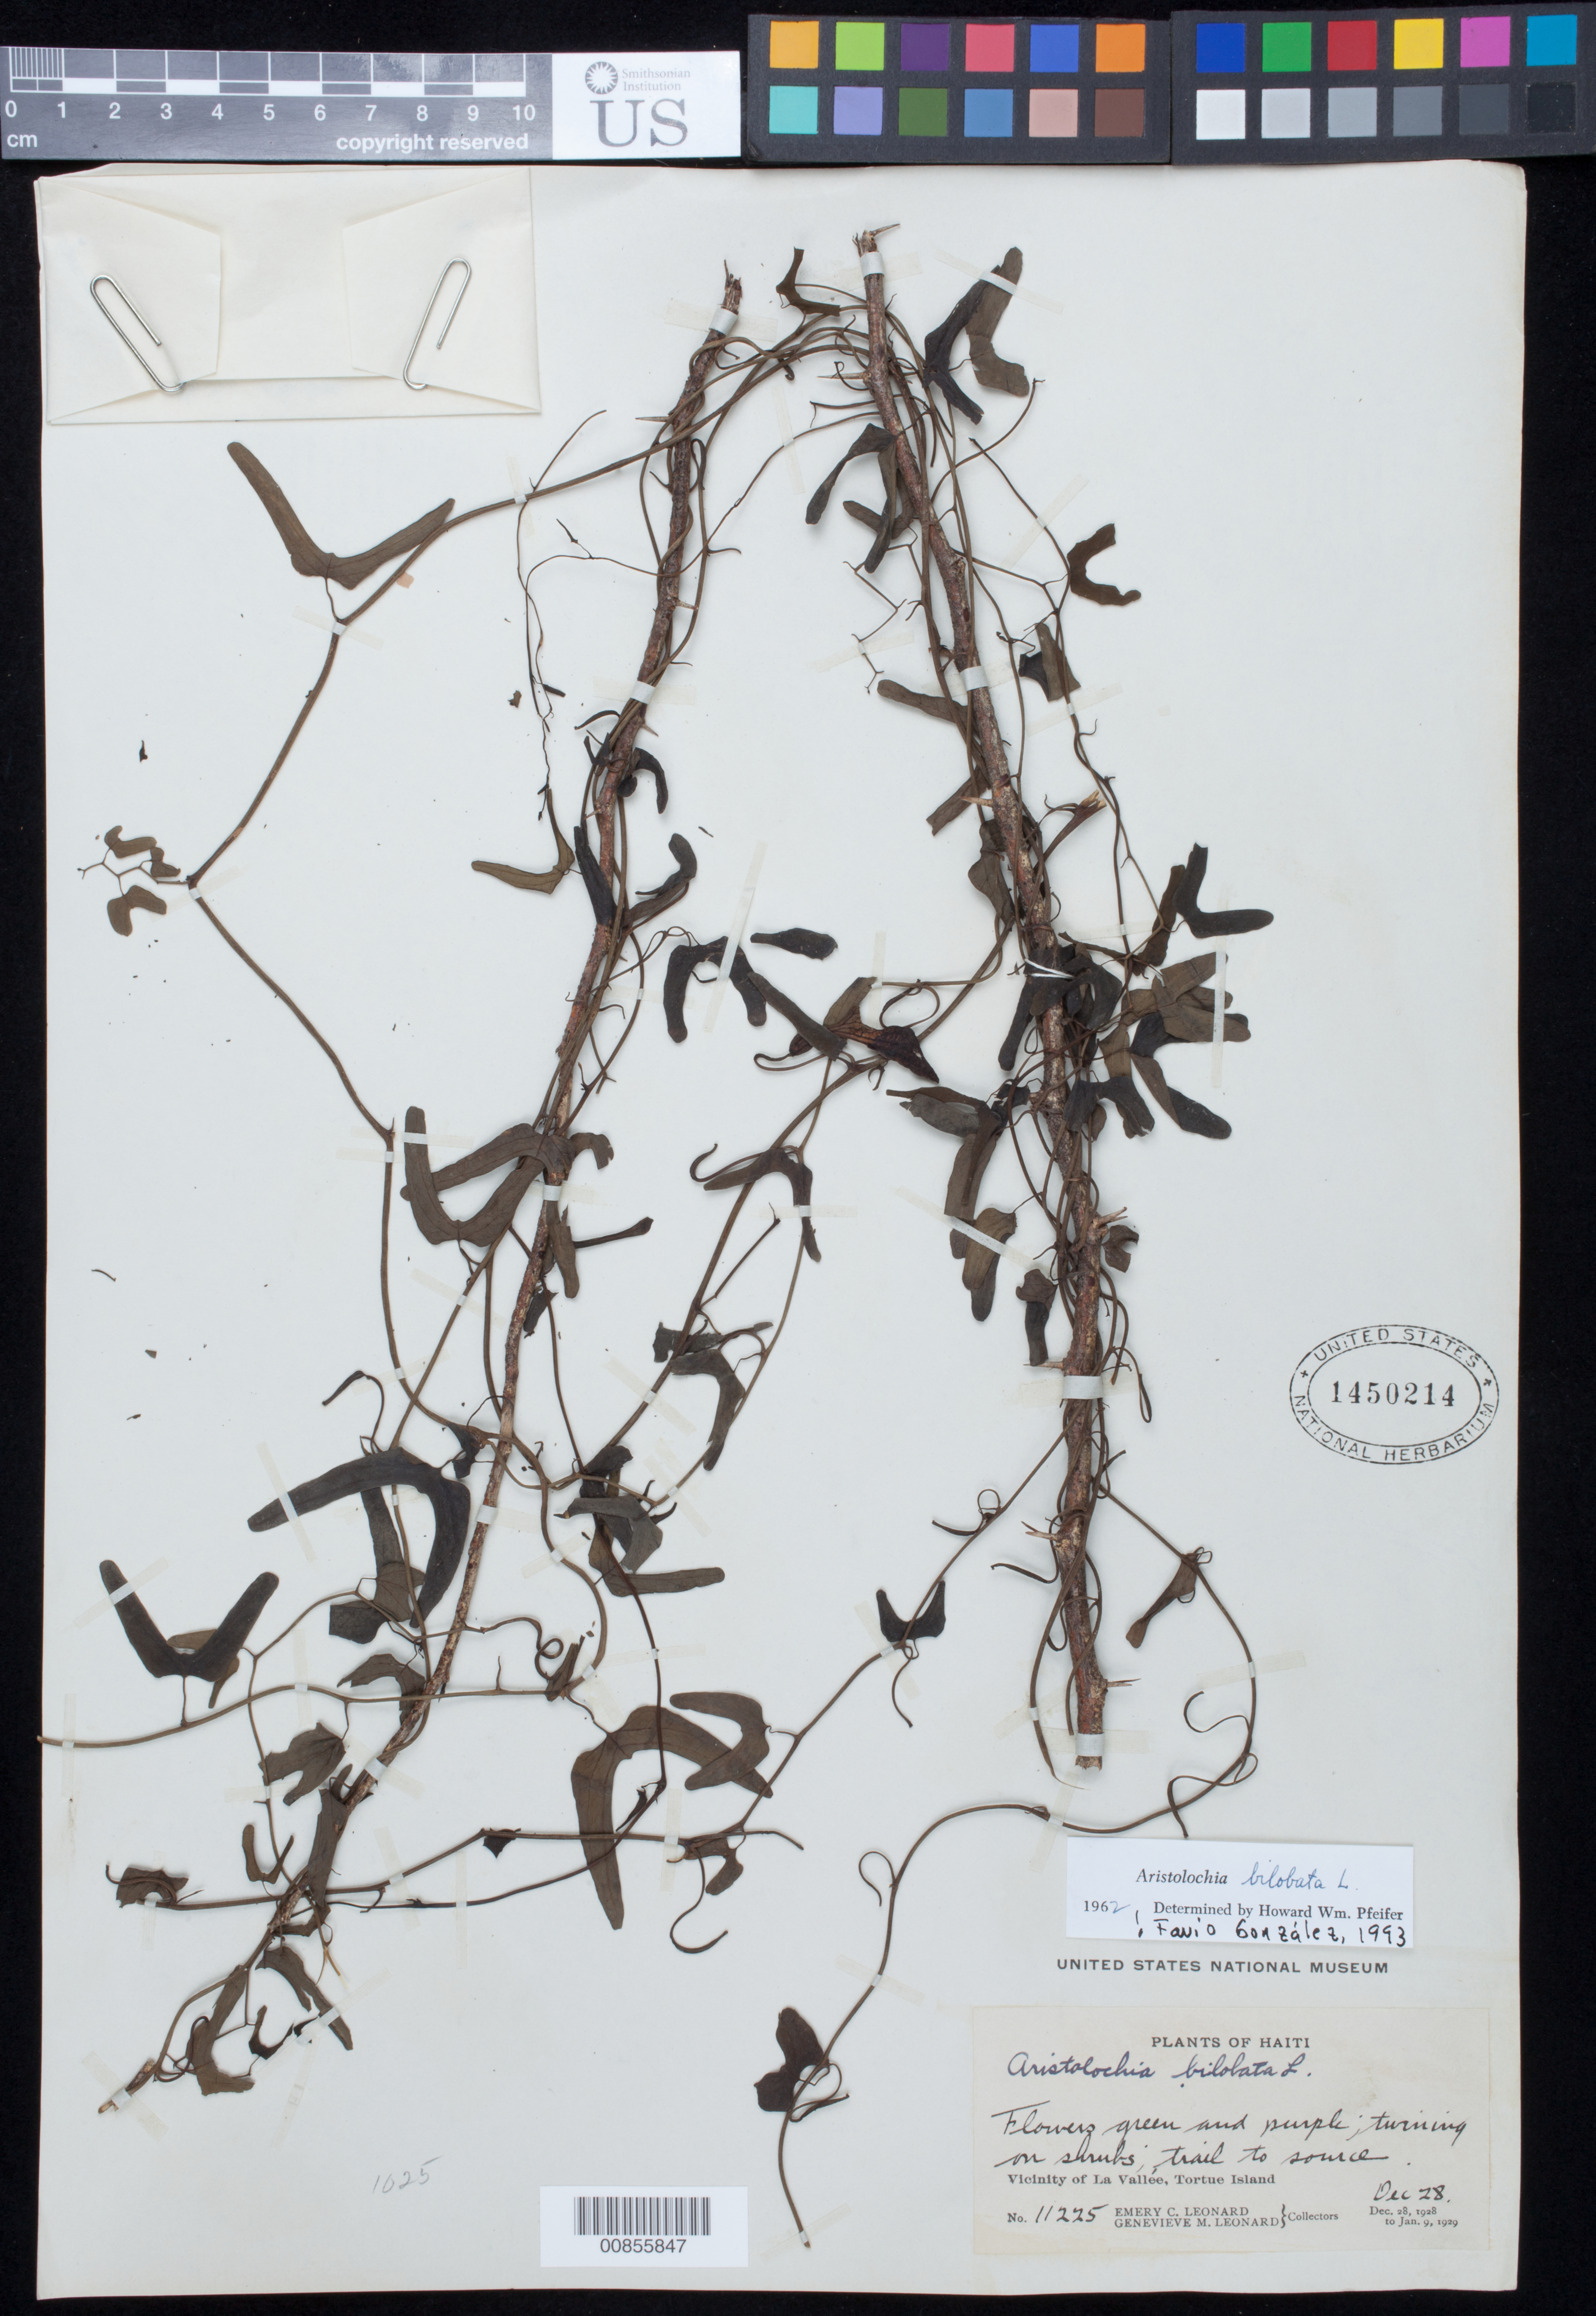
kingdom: Plantae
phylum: Tracheophyta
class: Magnoliopsida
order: Piperales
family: Aristolochiaceae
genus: Aristolochia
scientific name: Aristolochia sp.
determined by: Fernandez, E.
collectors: E. C. Leonard & G. M. Leonard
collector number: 11225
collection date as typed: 28 Dec 1928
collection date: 1928-12-28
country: Haiti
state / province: Nord-Óuest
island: Île de la Tortue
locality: Vicinity of La Vallée, Tortue Island. Trail to Source.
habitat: Twining on shrubs.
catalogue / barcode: US 1450214